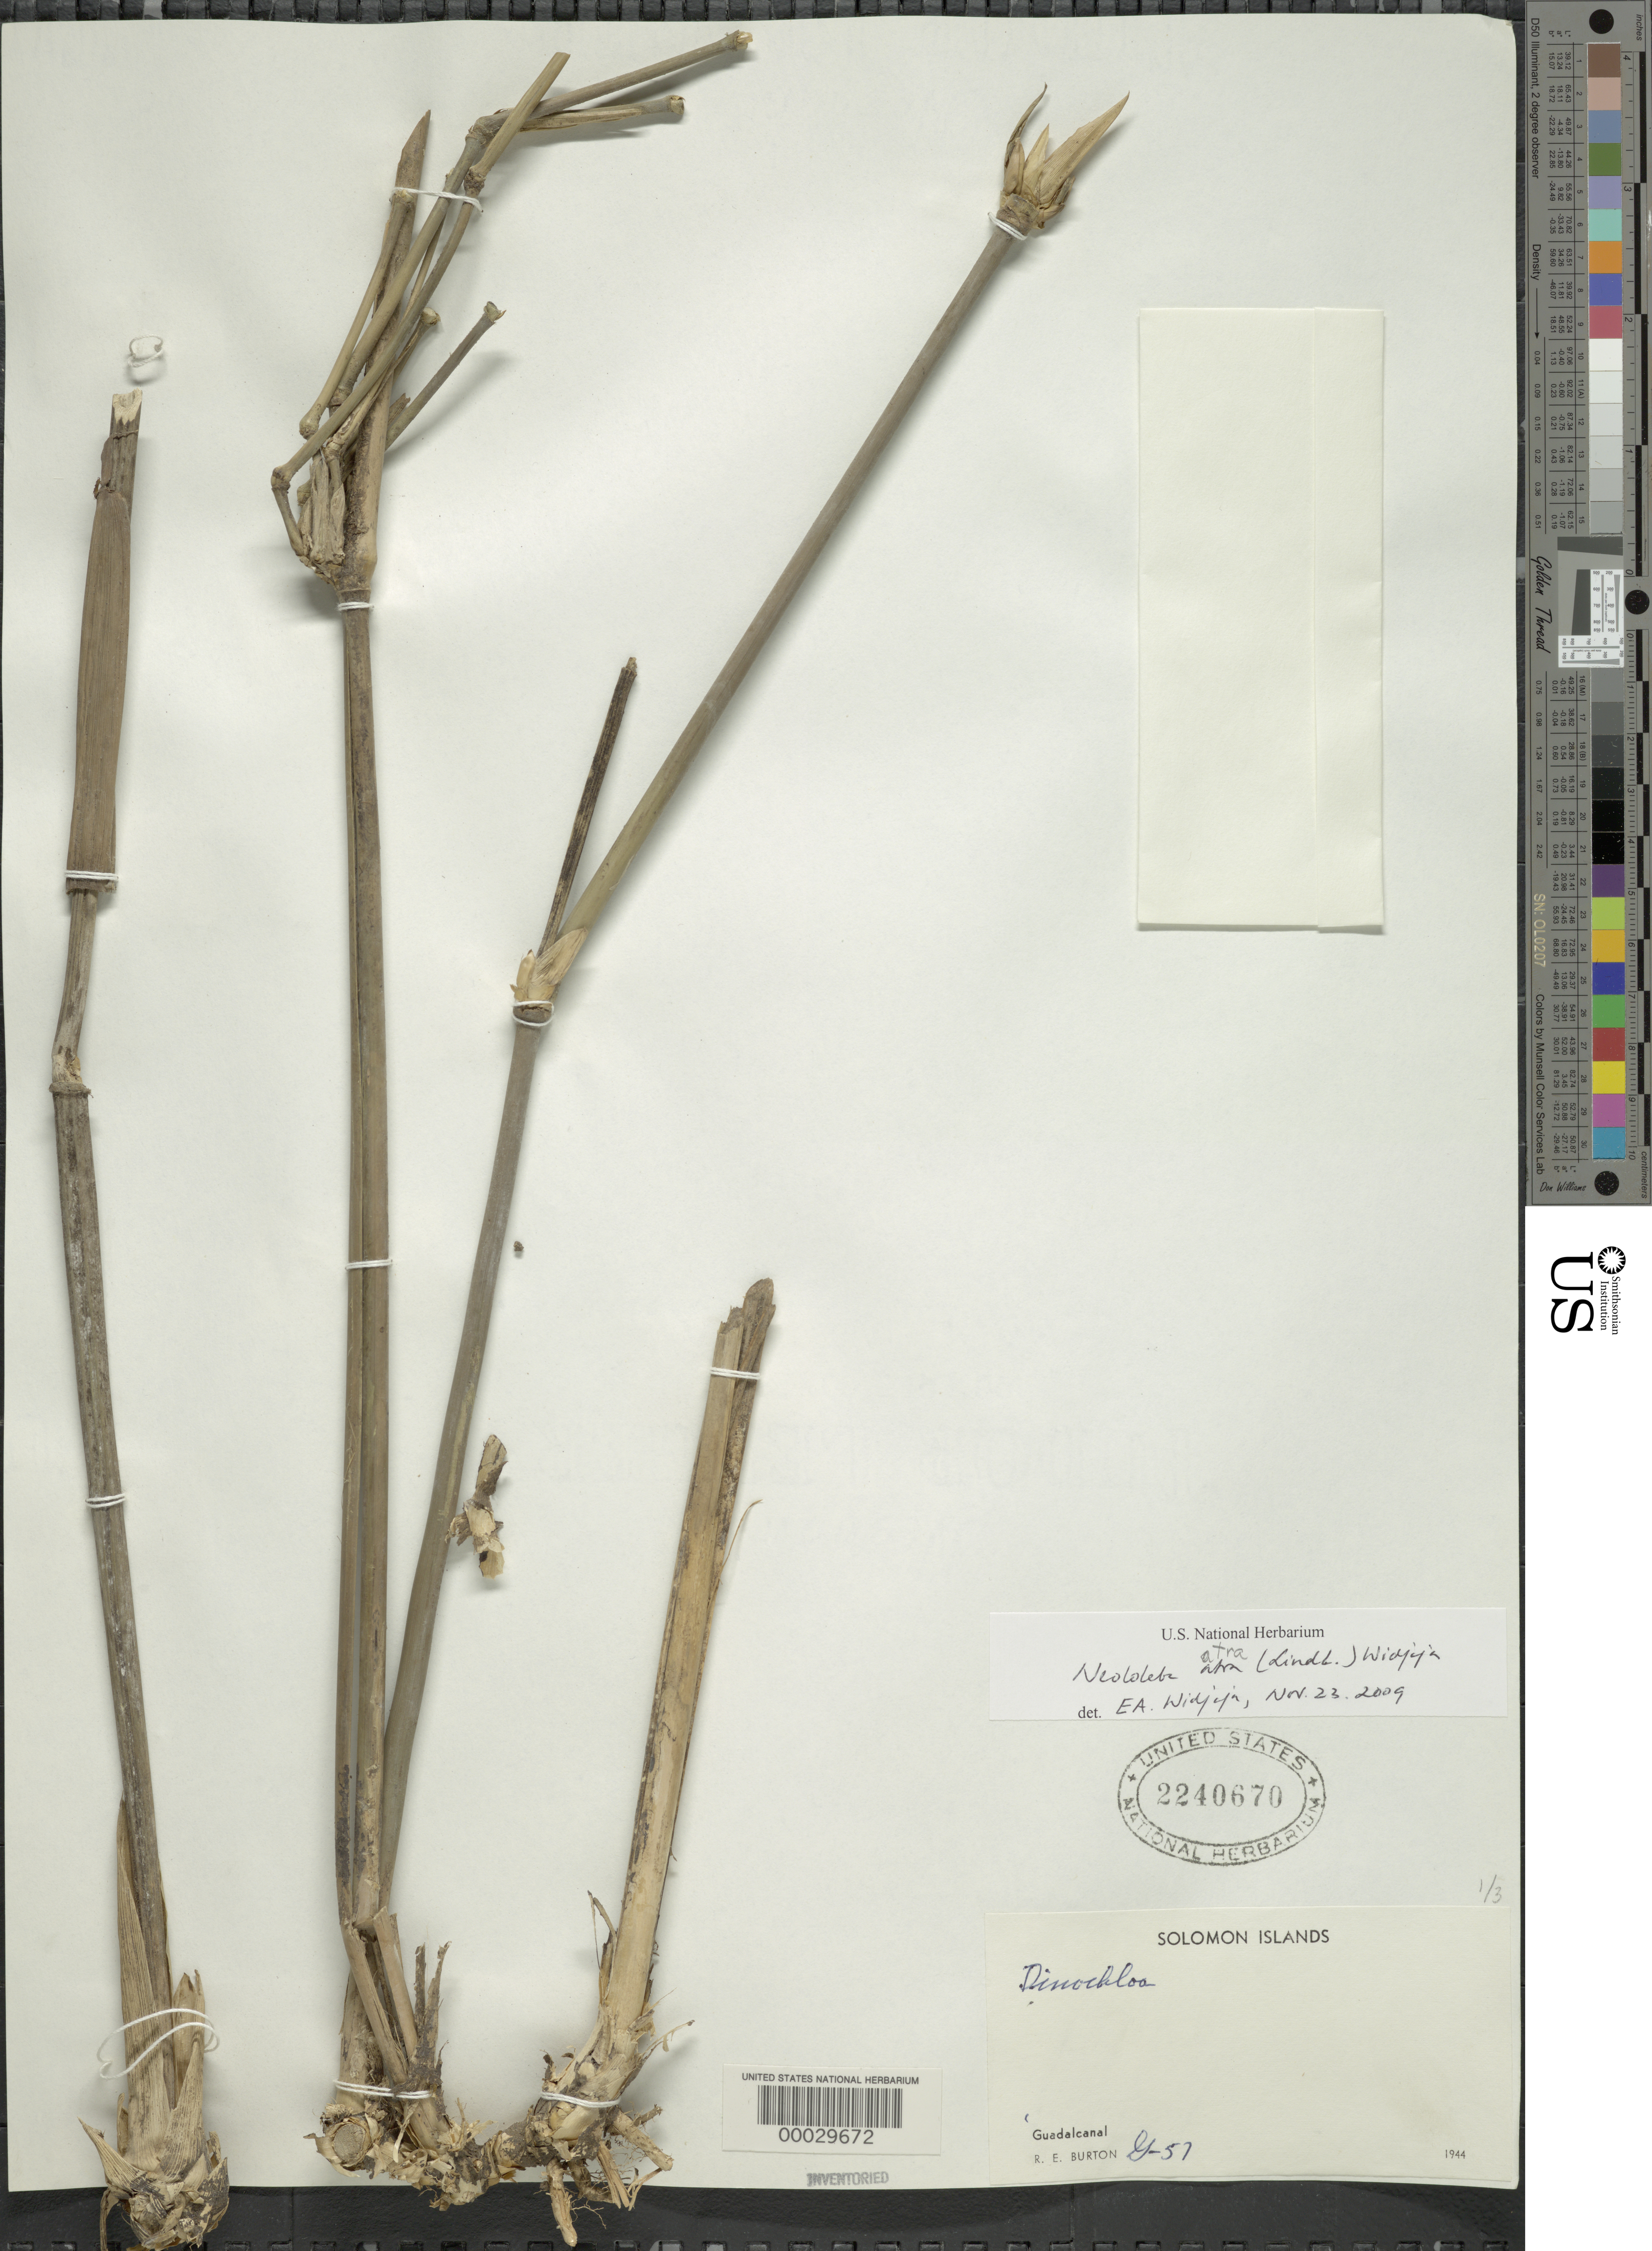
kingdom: Plantae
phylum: Tracheophyta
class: Liliopsida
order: Poales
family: Poaceae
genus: Neololeba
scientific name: Neololeba atra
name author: (Lindl.) Widjaja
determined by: Widjaja, E. A.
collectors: R. Burton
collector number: G-57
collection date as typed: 1944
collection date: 1944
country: Solomon Islands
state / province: Guadalcanal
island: Guadalcanal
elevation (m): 610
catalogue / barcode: US 2240670